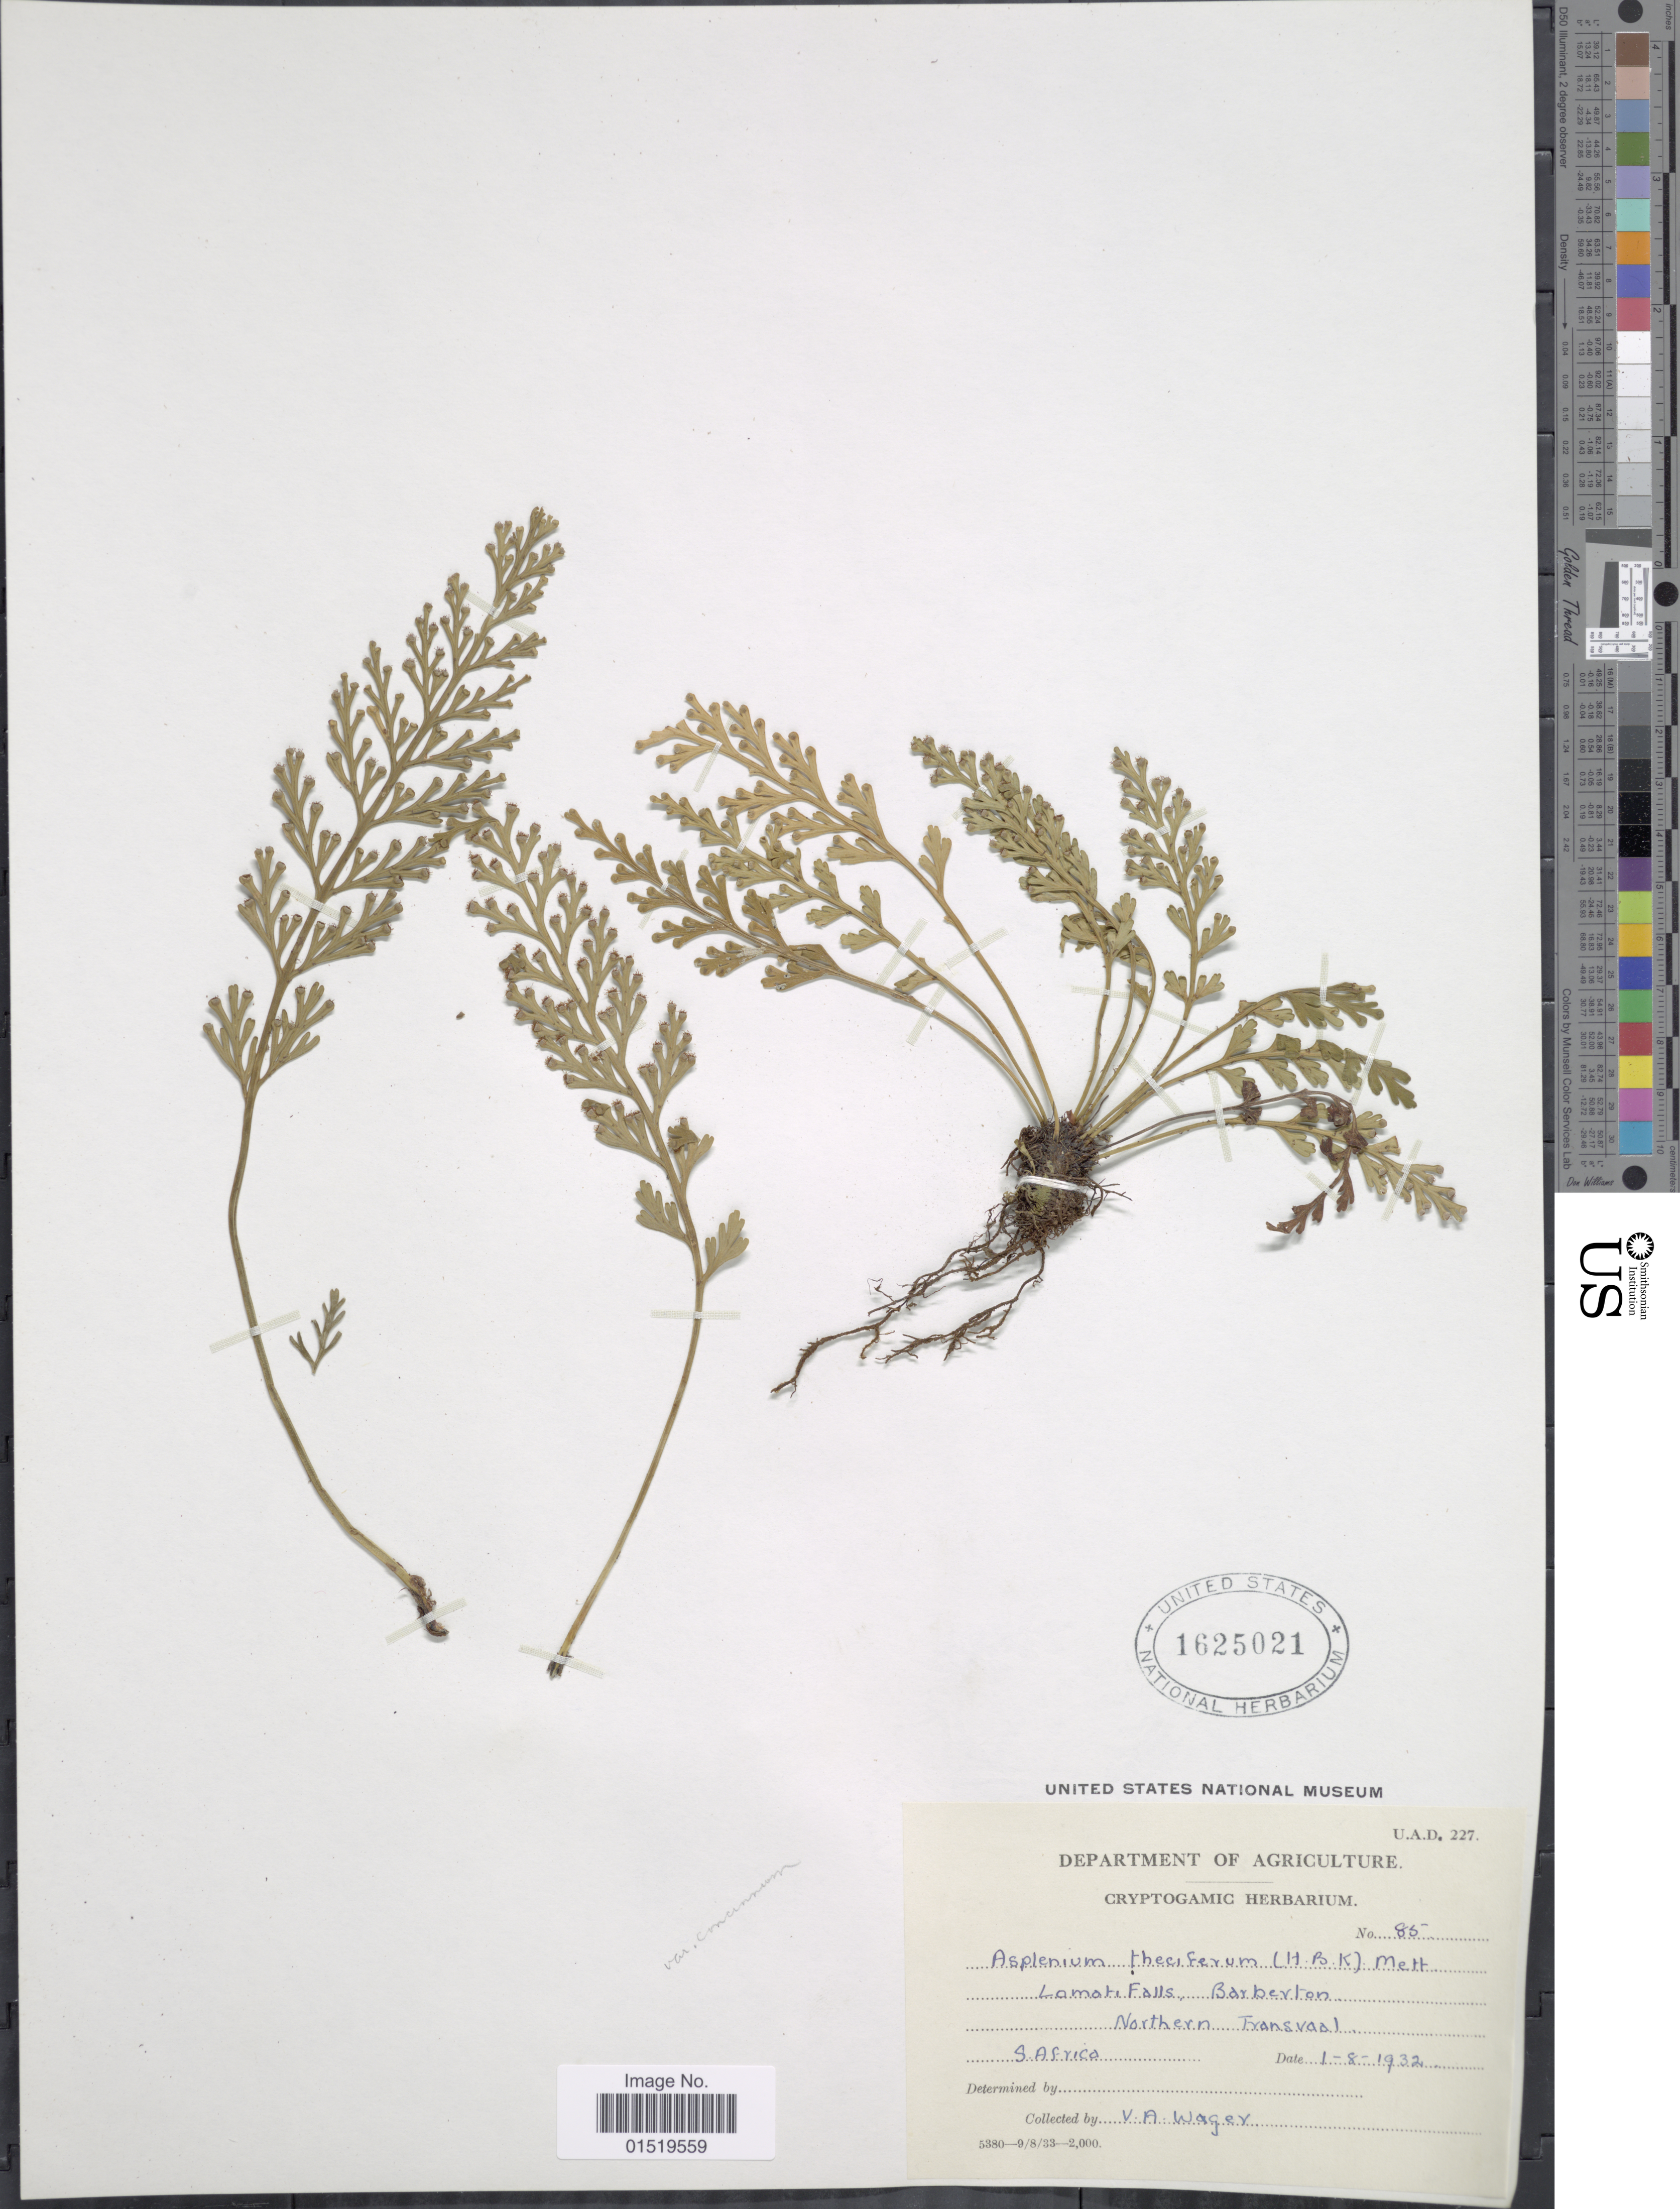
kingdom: Plantae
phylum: Tracheophyta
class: Polypodiopsida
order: Polypodiales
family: Aspleniaceae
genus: Asplenium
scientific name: Asplenium theciferum var. concinnum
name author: (Schrad.) Schelpe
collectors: V. Wager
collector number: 85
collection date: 1932-08-01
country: South Africa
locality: Lamati Falls, Barberton, NorthernTransvaal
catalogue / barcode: US 1625021